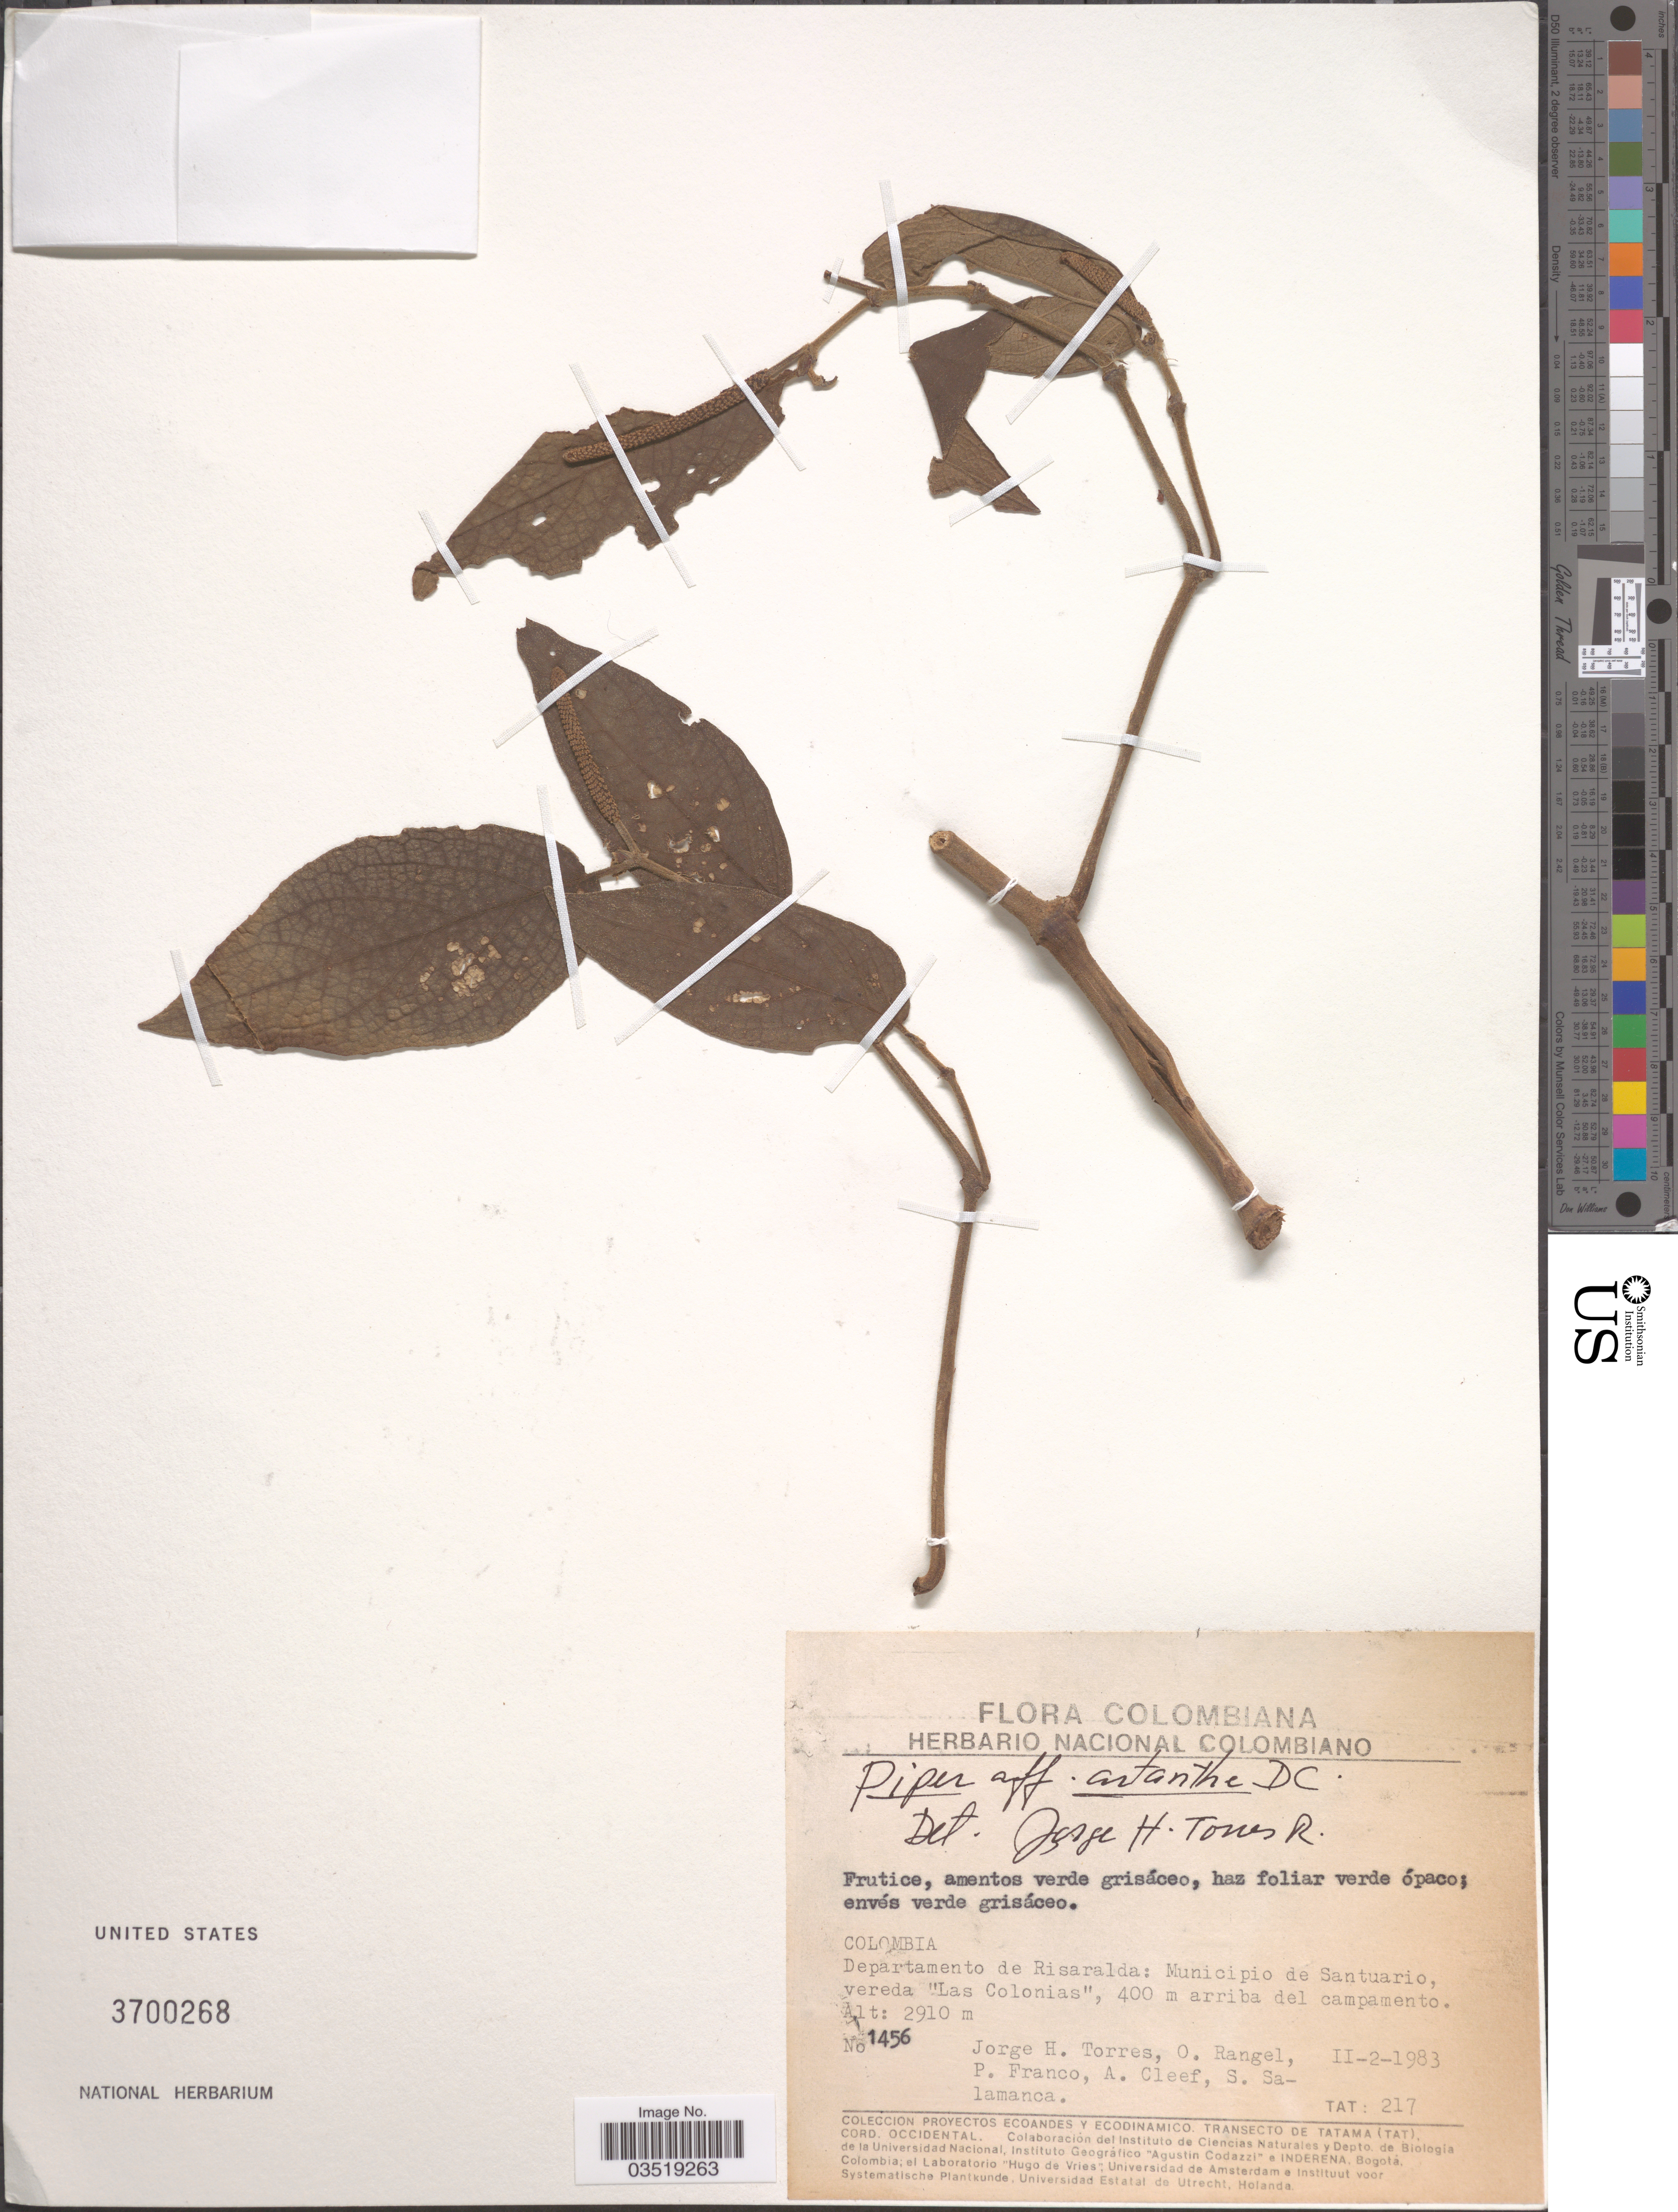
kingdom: Plantae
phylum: Tracheophyta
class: Magnoliopsida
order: Piperales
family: Piperaceae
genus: Piper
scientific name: Piper artanthe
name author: C. DC.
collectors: J. H. Torres, O. Rangel, P. Franco, A. M. Cleef & S. Salamanca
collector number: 1456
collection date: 1983-02-02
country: Colombia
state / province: Risaralda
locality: Departamento de Risaralda: Municipio de Santuario, vereda "Las Colonias", 400 m arriba del campamento.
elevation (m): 2910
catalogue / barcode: US 3700268